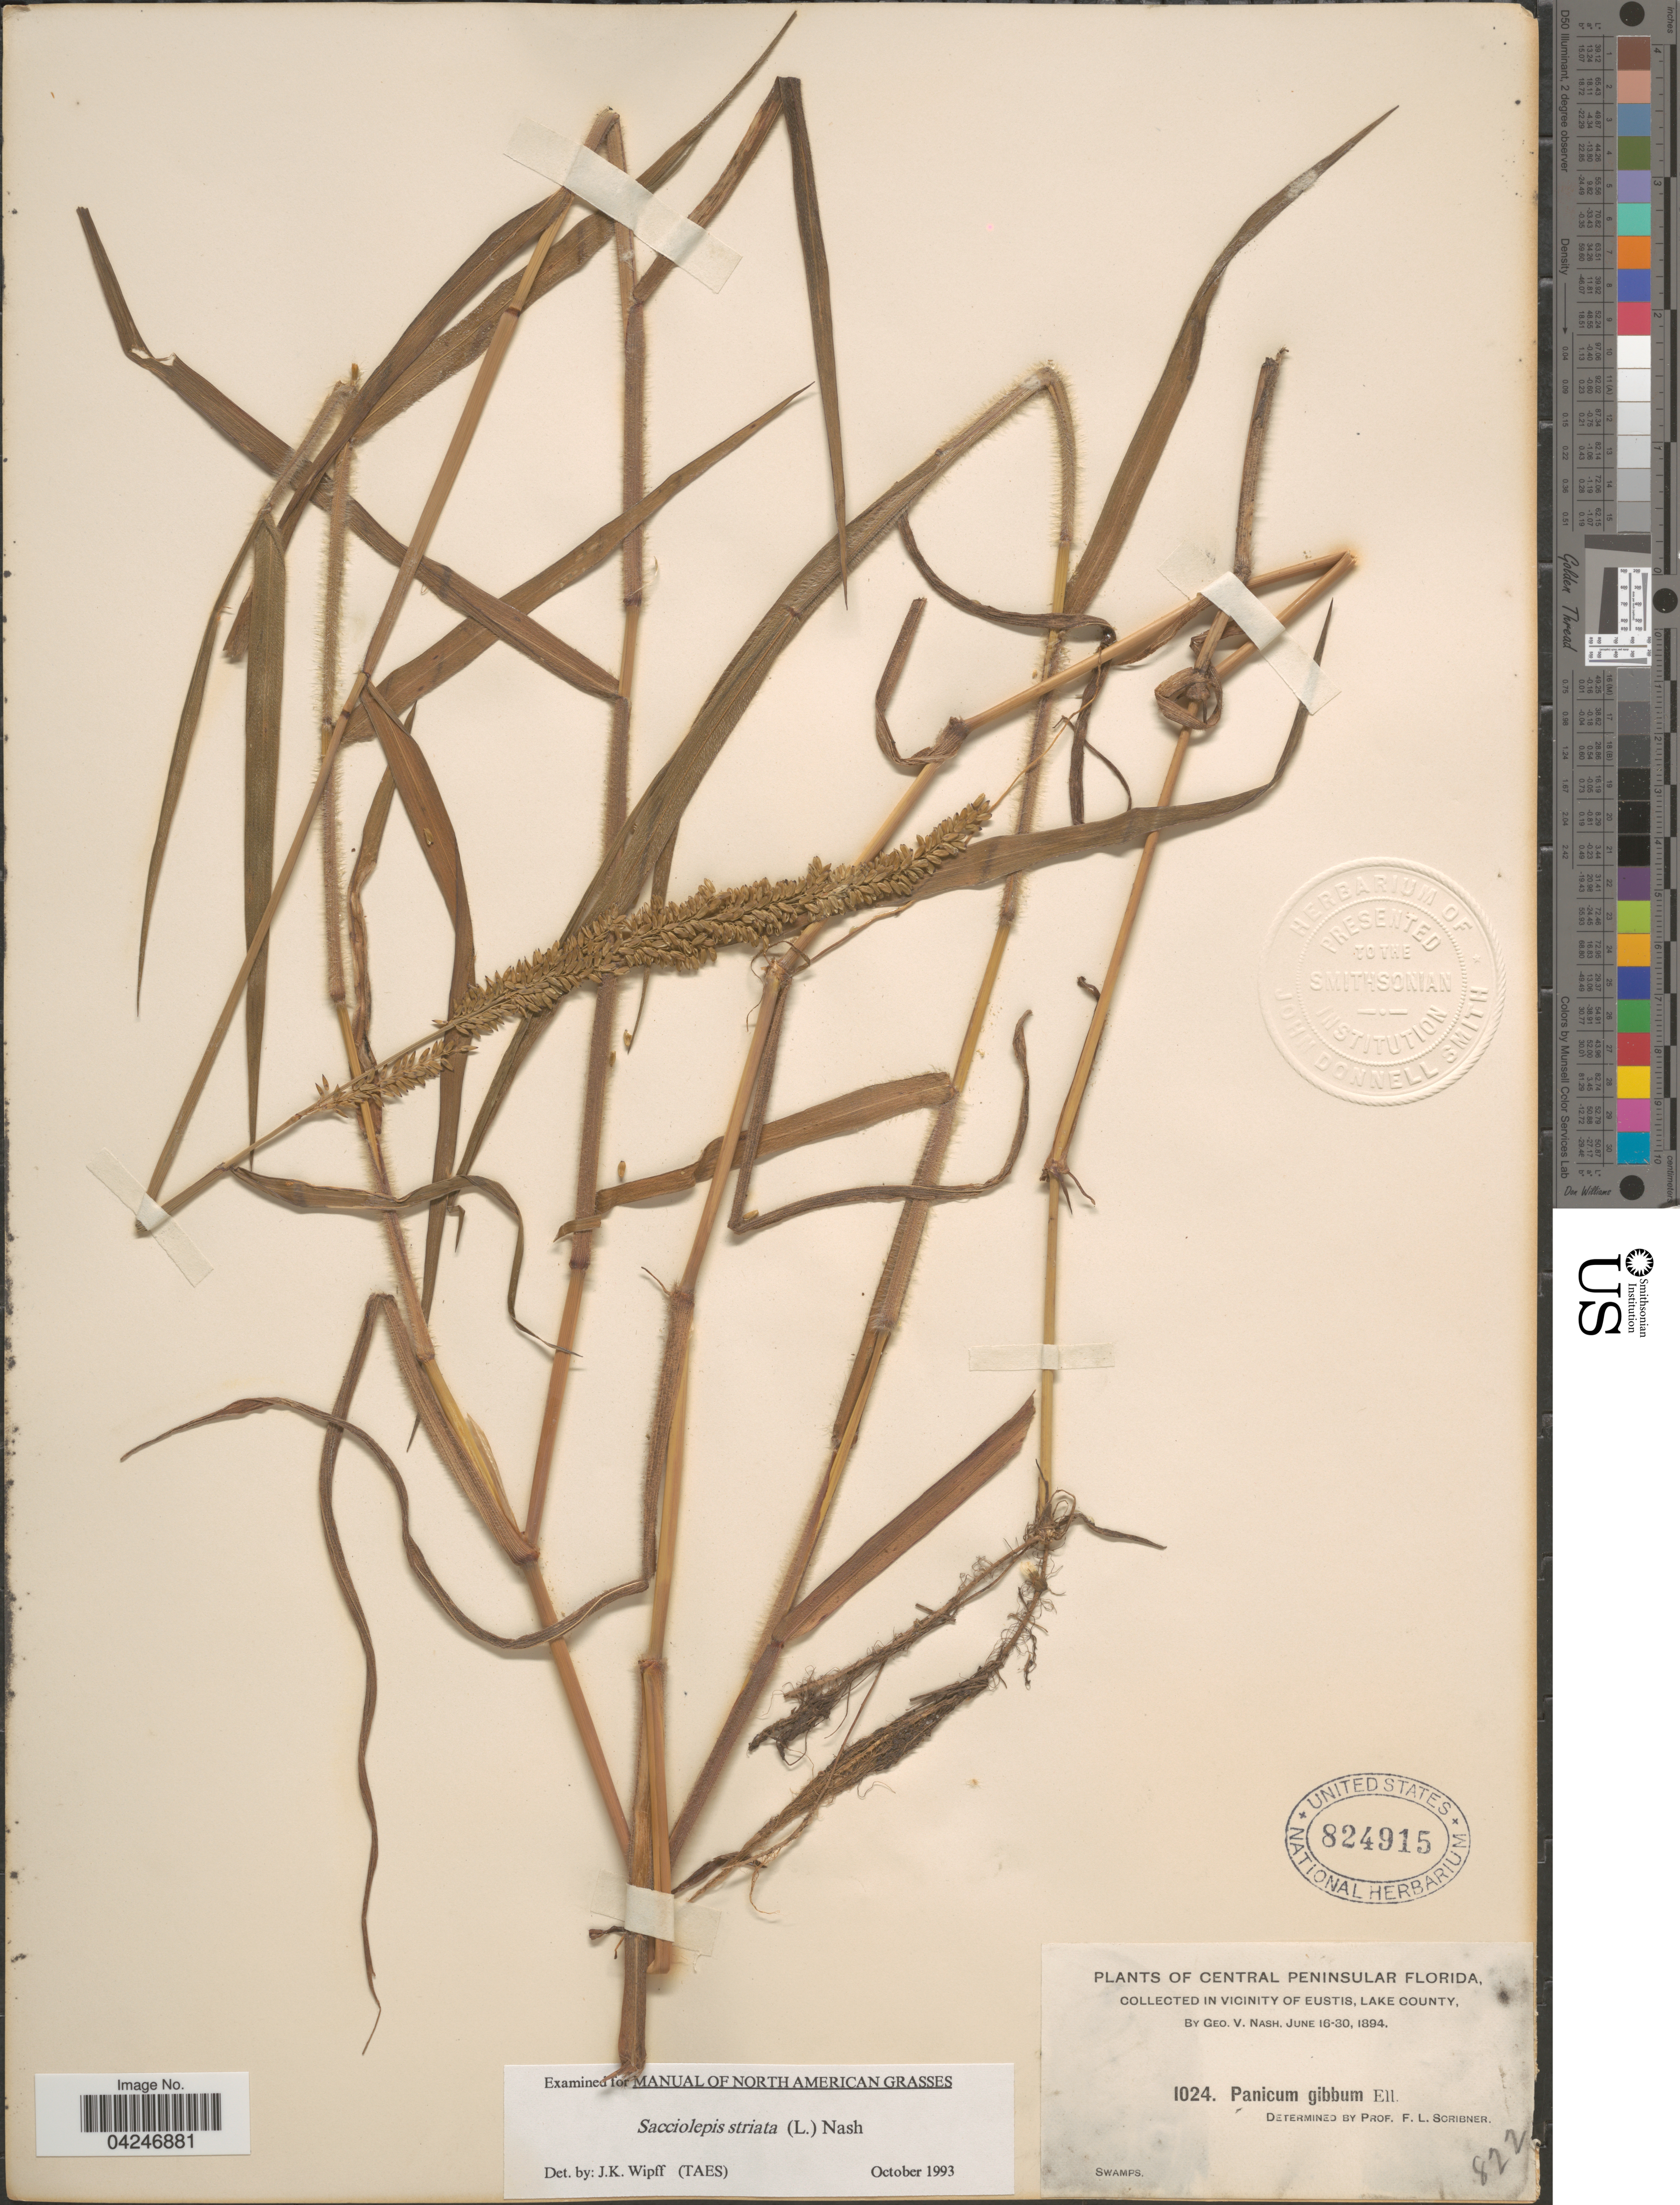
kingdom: Plantae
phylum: Tracheophyta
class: Liliopsida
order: Poales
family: Poaceae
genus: Sacciolepis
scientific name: Sacciolepis striata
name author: (L.) Nash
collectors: G. V. Nash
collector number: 1024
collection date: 1894-06-16/1894-06-30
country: United States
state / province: Florida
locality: Central Peninsular Florida. In Vicinity Of Eustis, Lake County.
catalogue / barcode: US 824915